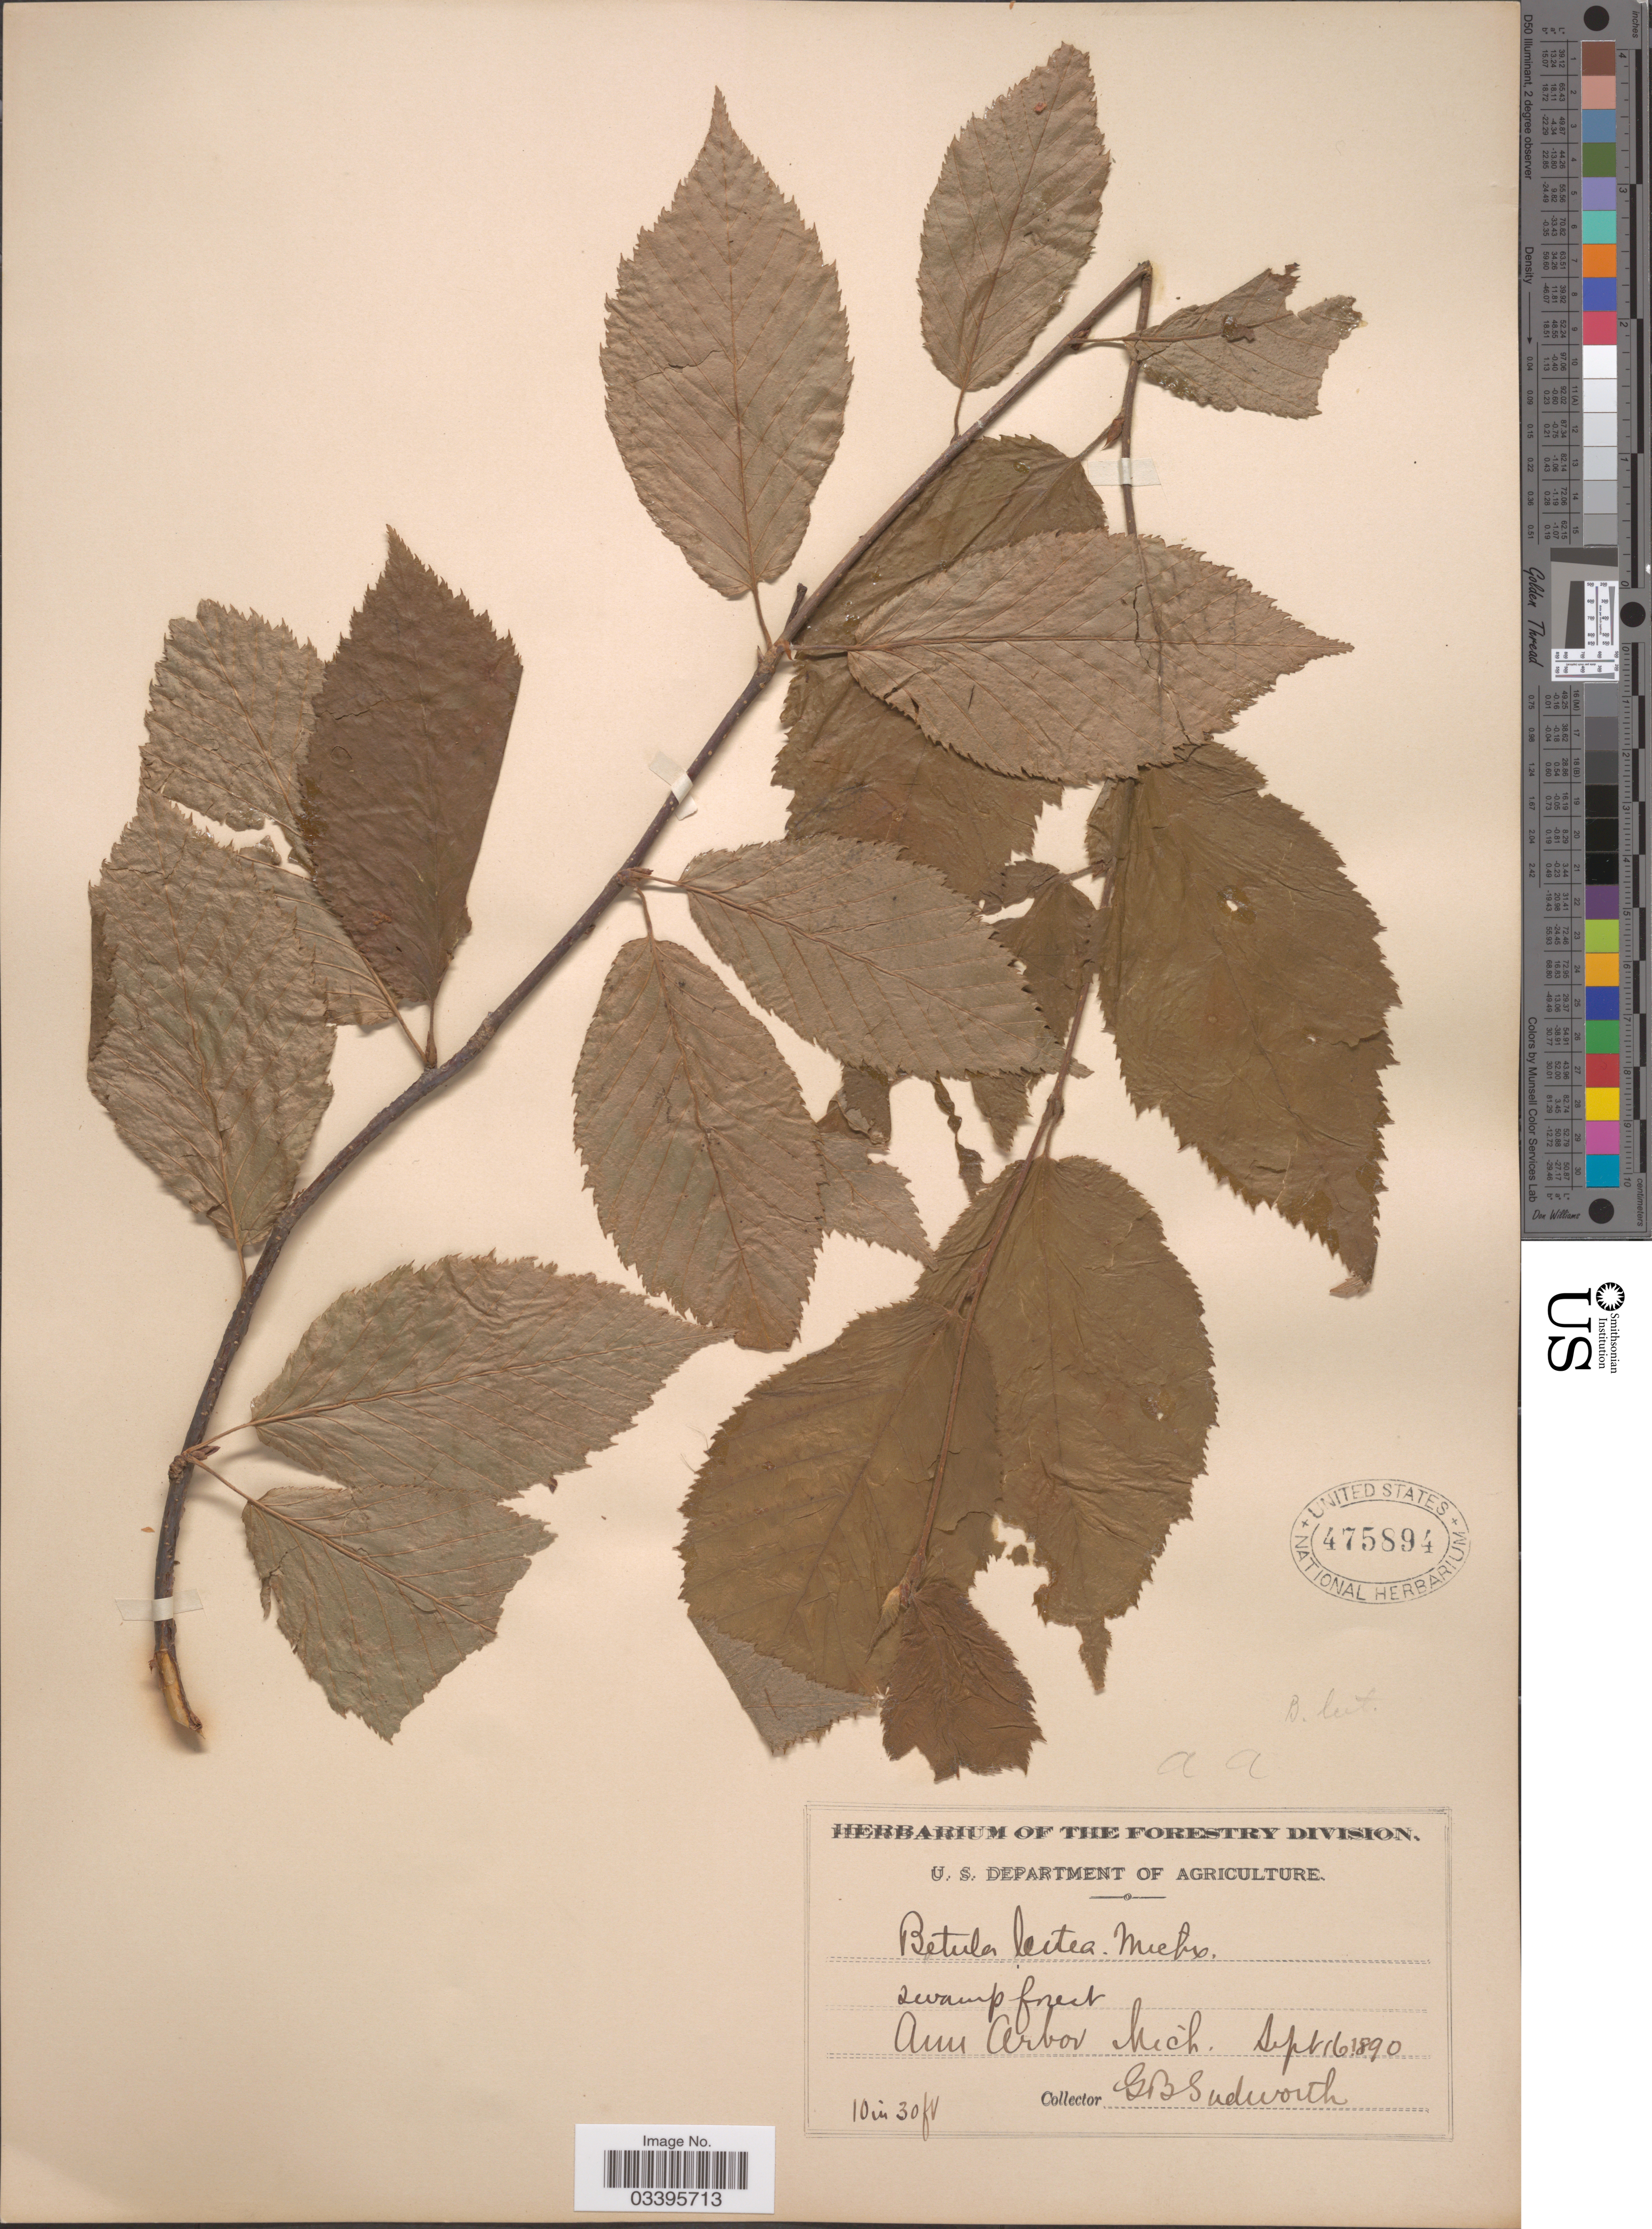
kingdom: Plantae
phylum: Tracheophyta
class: Magnoliopsida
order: Fagales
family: Betulaceae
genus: Betula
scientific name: Betula lutea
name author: F. Michx.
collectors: G. B. Sudworth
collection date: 1890-09-16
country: United States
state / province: Michigan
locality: Ann Arbor.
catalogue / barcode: US 475894